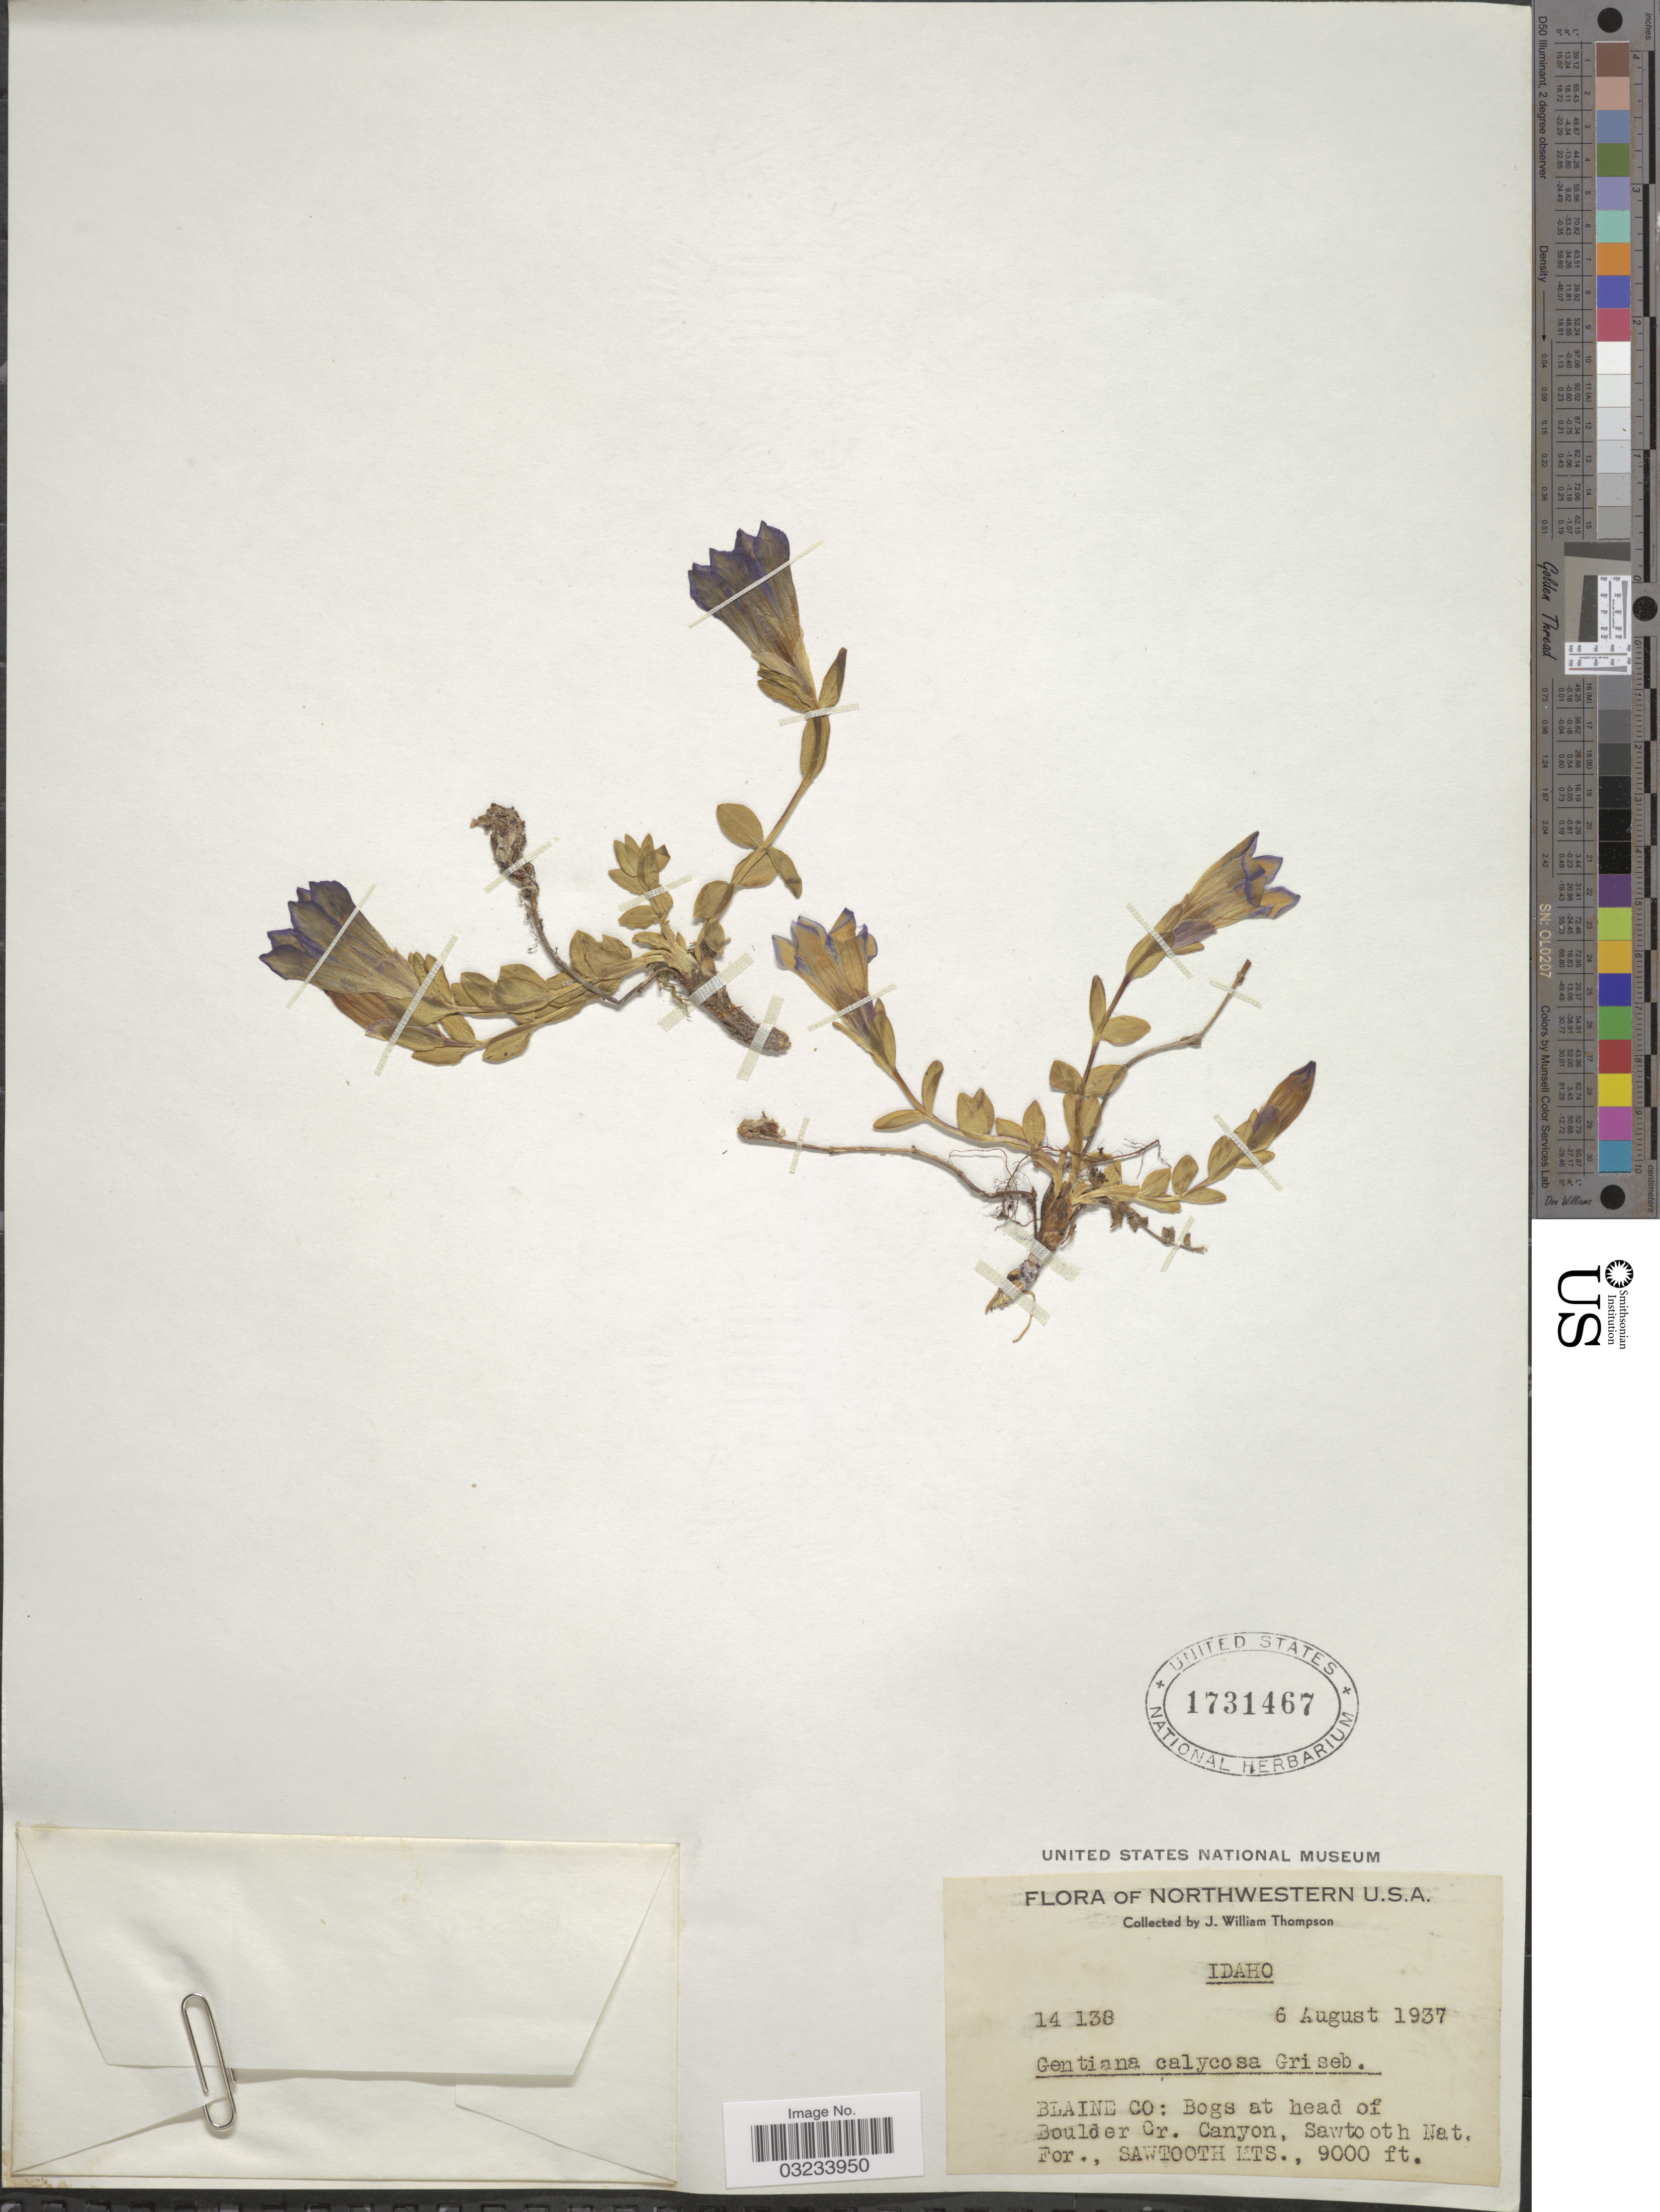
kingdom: Plantae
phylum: Tracheophyta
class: Magnoliopsida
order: Gentianales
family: Gentianaceae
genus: Gentiana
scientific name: Gentiana calycosa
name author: Griseb.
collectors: J. W. Thompson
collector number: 14138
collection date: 1937-08-06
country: United States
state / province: Idaho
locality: Northwestern U.S.A., Blaine Co: Bogs at head of Boulder Cr. Canyon, Sawtooth Nat. For., Sawtooth Mts.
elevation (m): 2743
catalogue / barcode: US 1731467